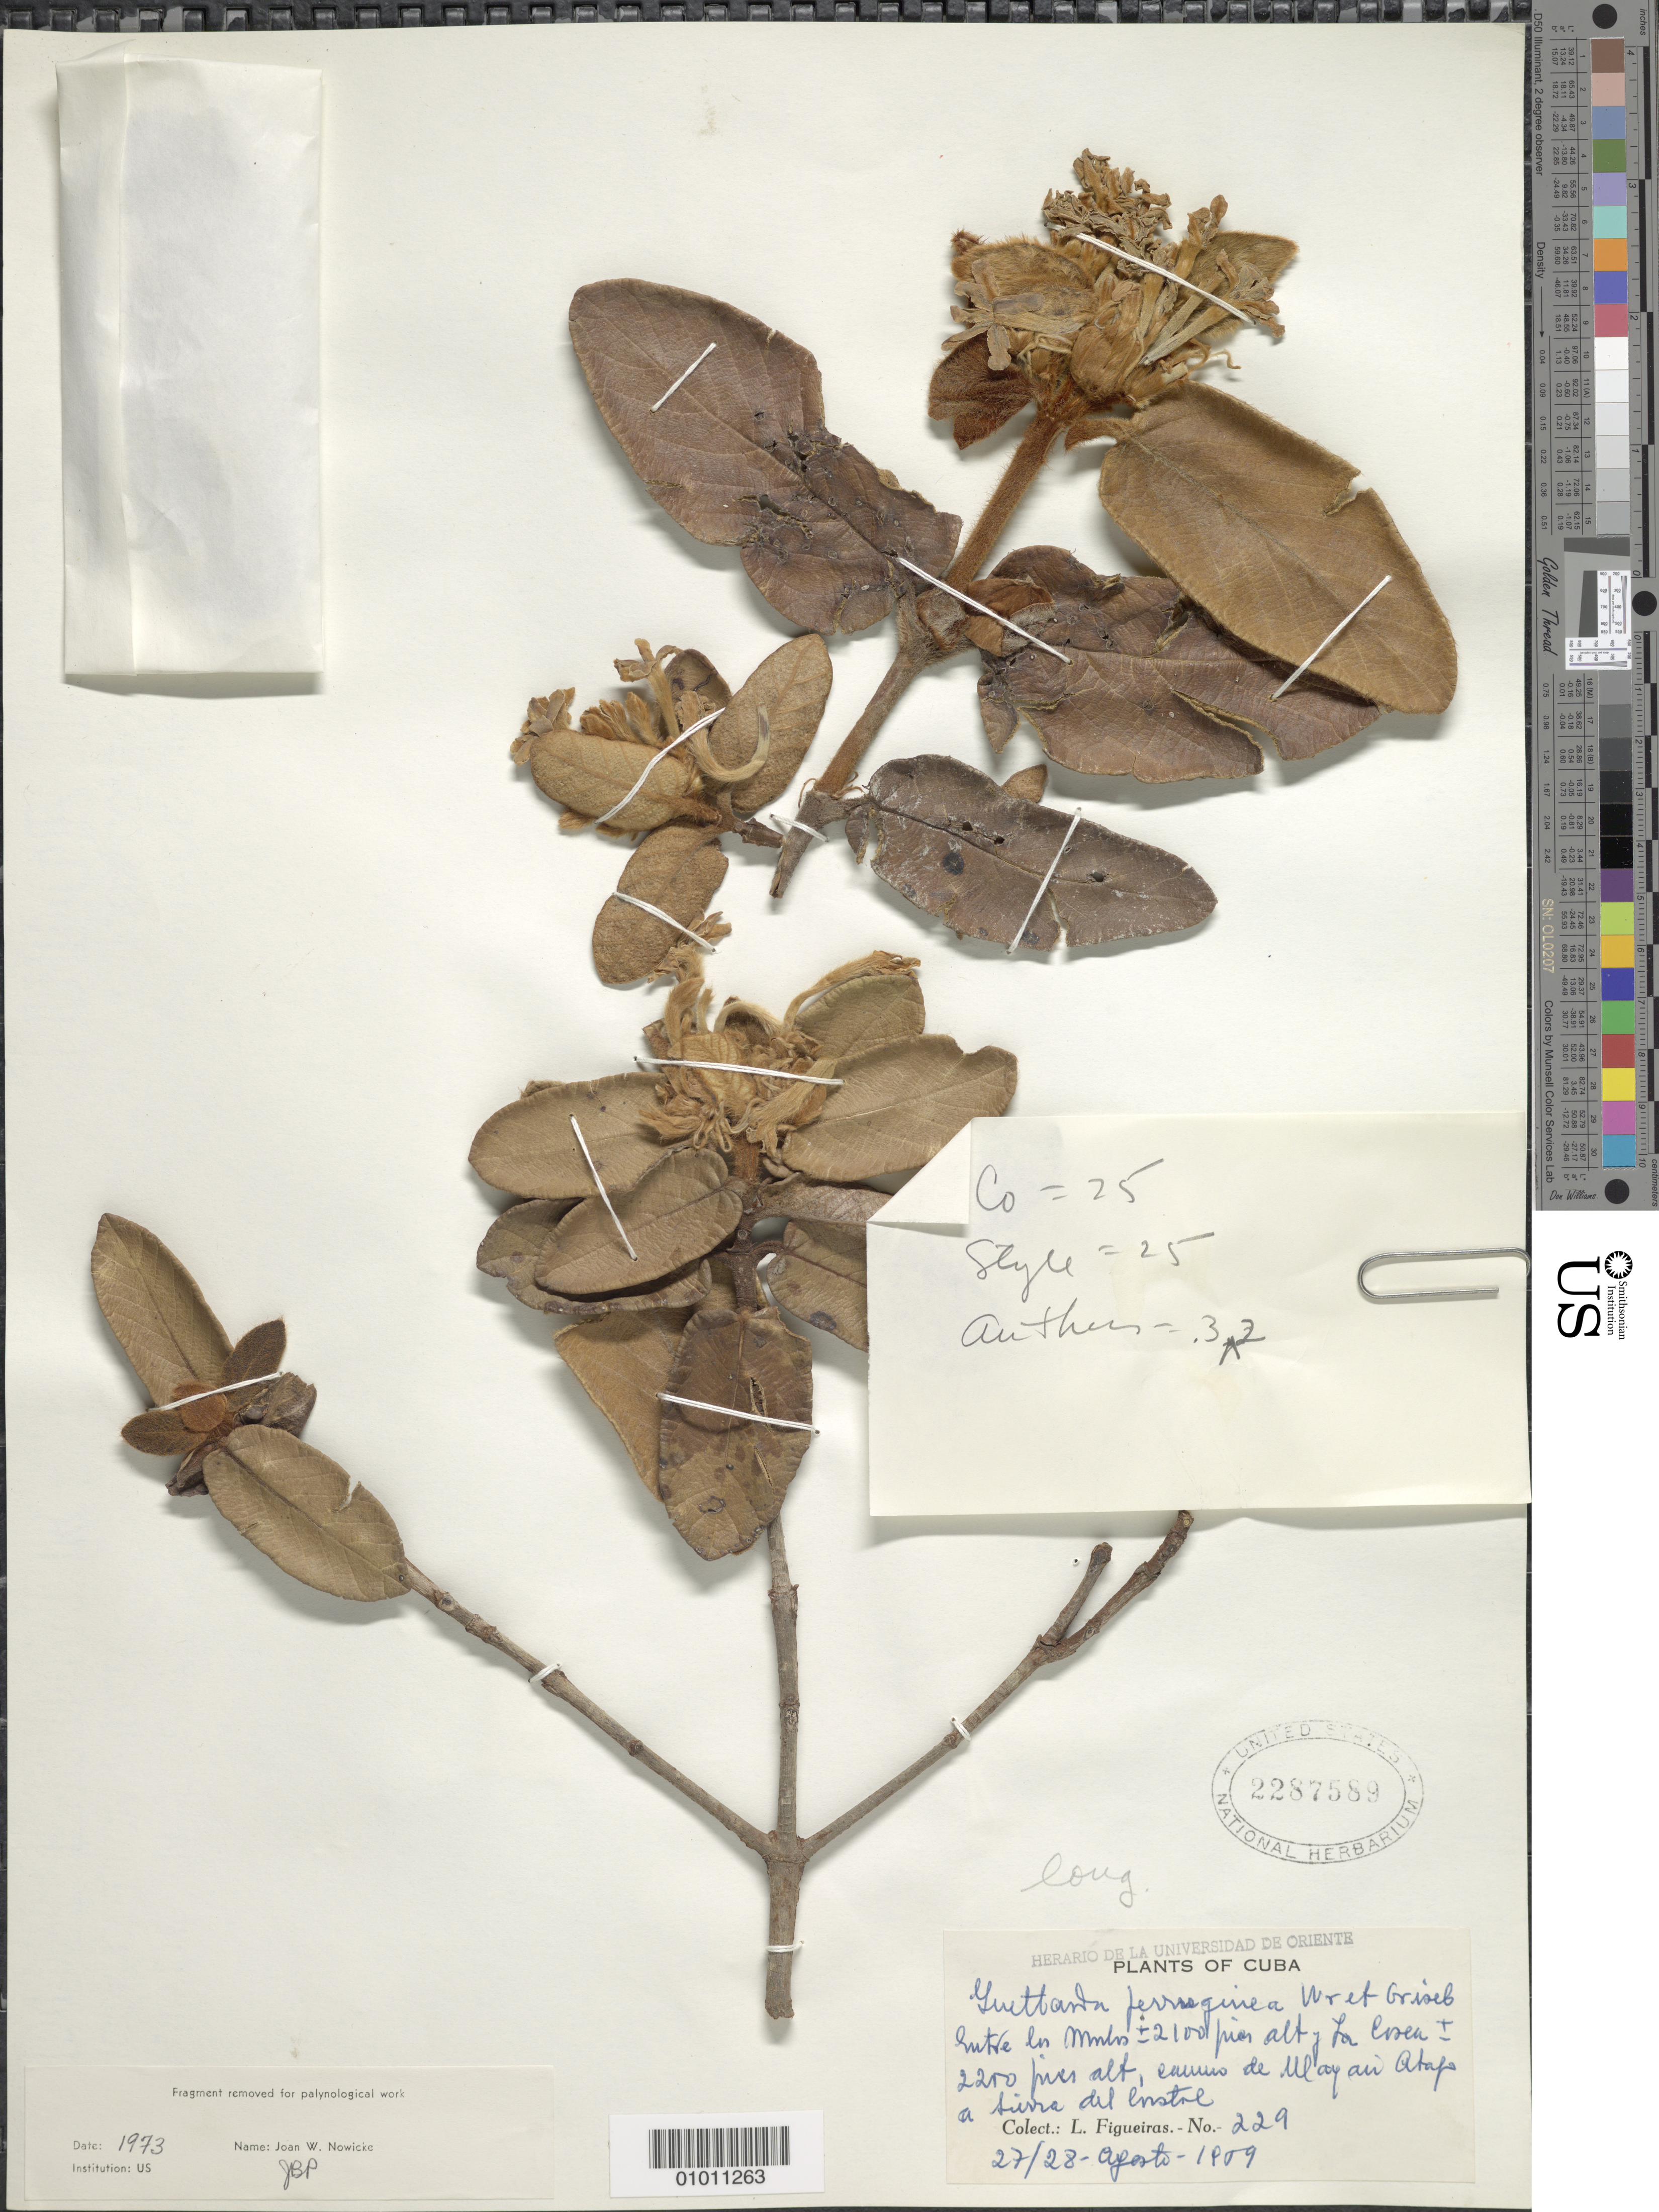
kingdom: Plantae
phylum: Tracheophyta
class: Magnoliopsida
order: Gentianales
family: Rubiaceae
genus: Guettarda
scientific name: Guettarda ferruginea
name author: Griseb.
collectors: M. López Figueiras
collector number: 229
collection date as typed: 27 Aug 1959 to 28 Aug 1959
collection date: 1959-08-27/1959-08-28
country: Cuba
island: Cuba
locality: Entre Las Mulos y La Corea, camino de Ulayai abajo a la Sierra del Cristal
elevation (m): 640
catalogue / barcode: US 2287580